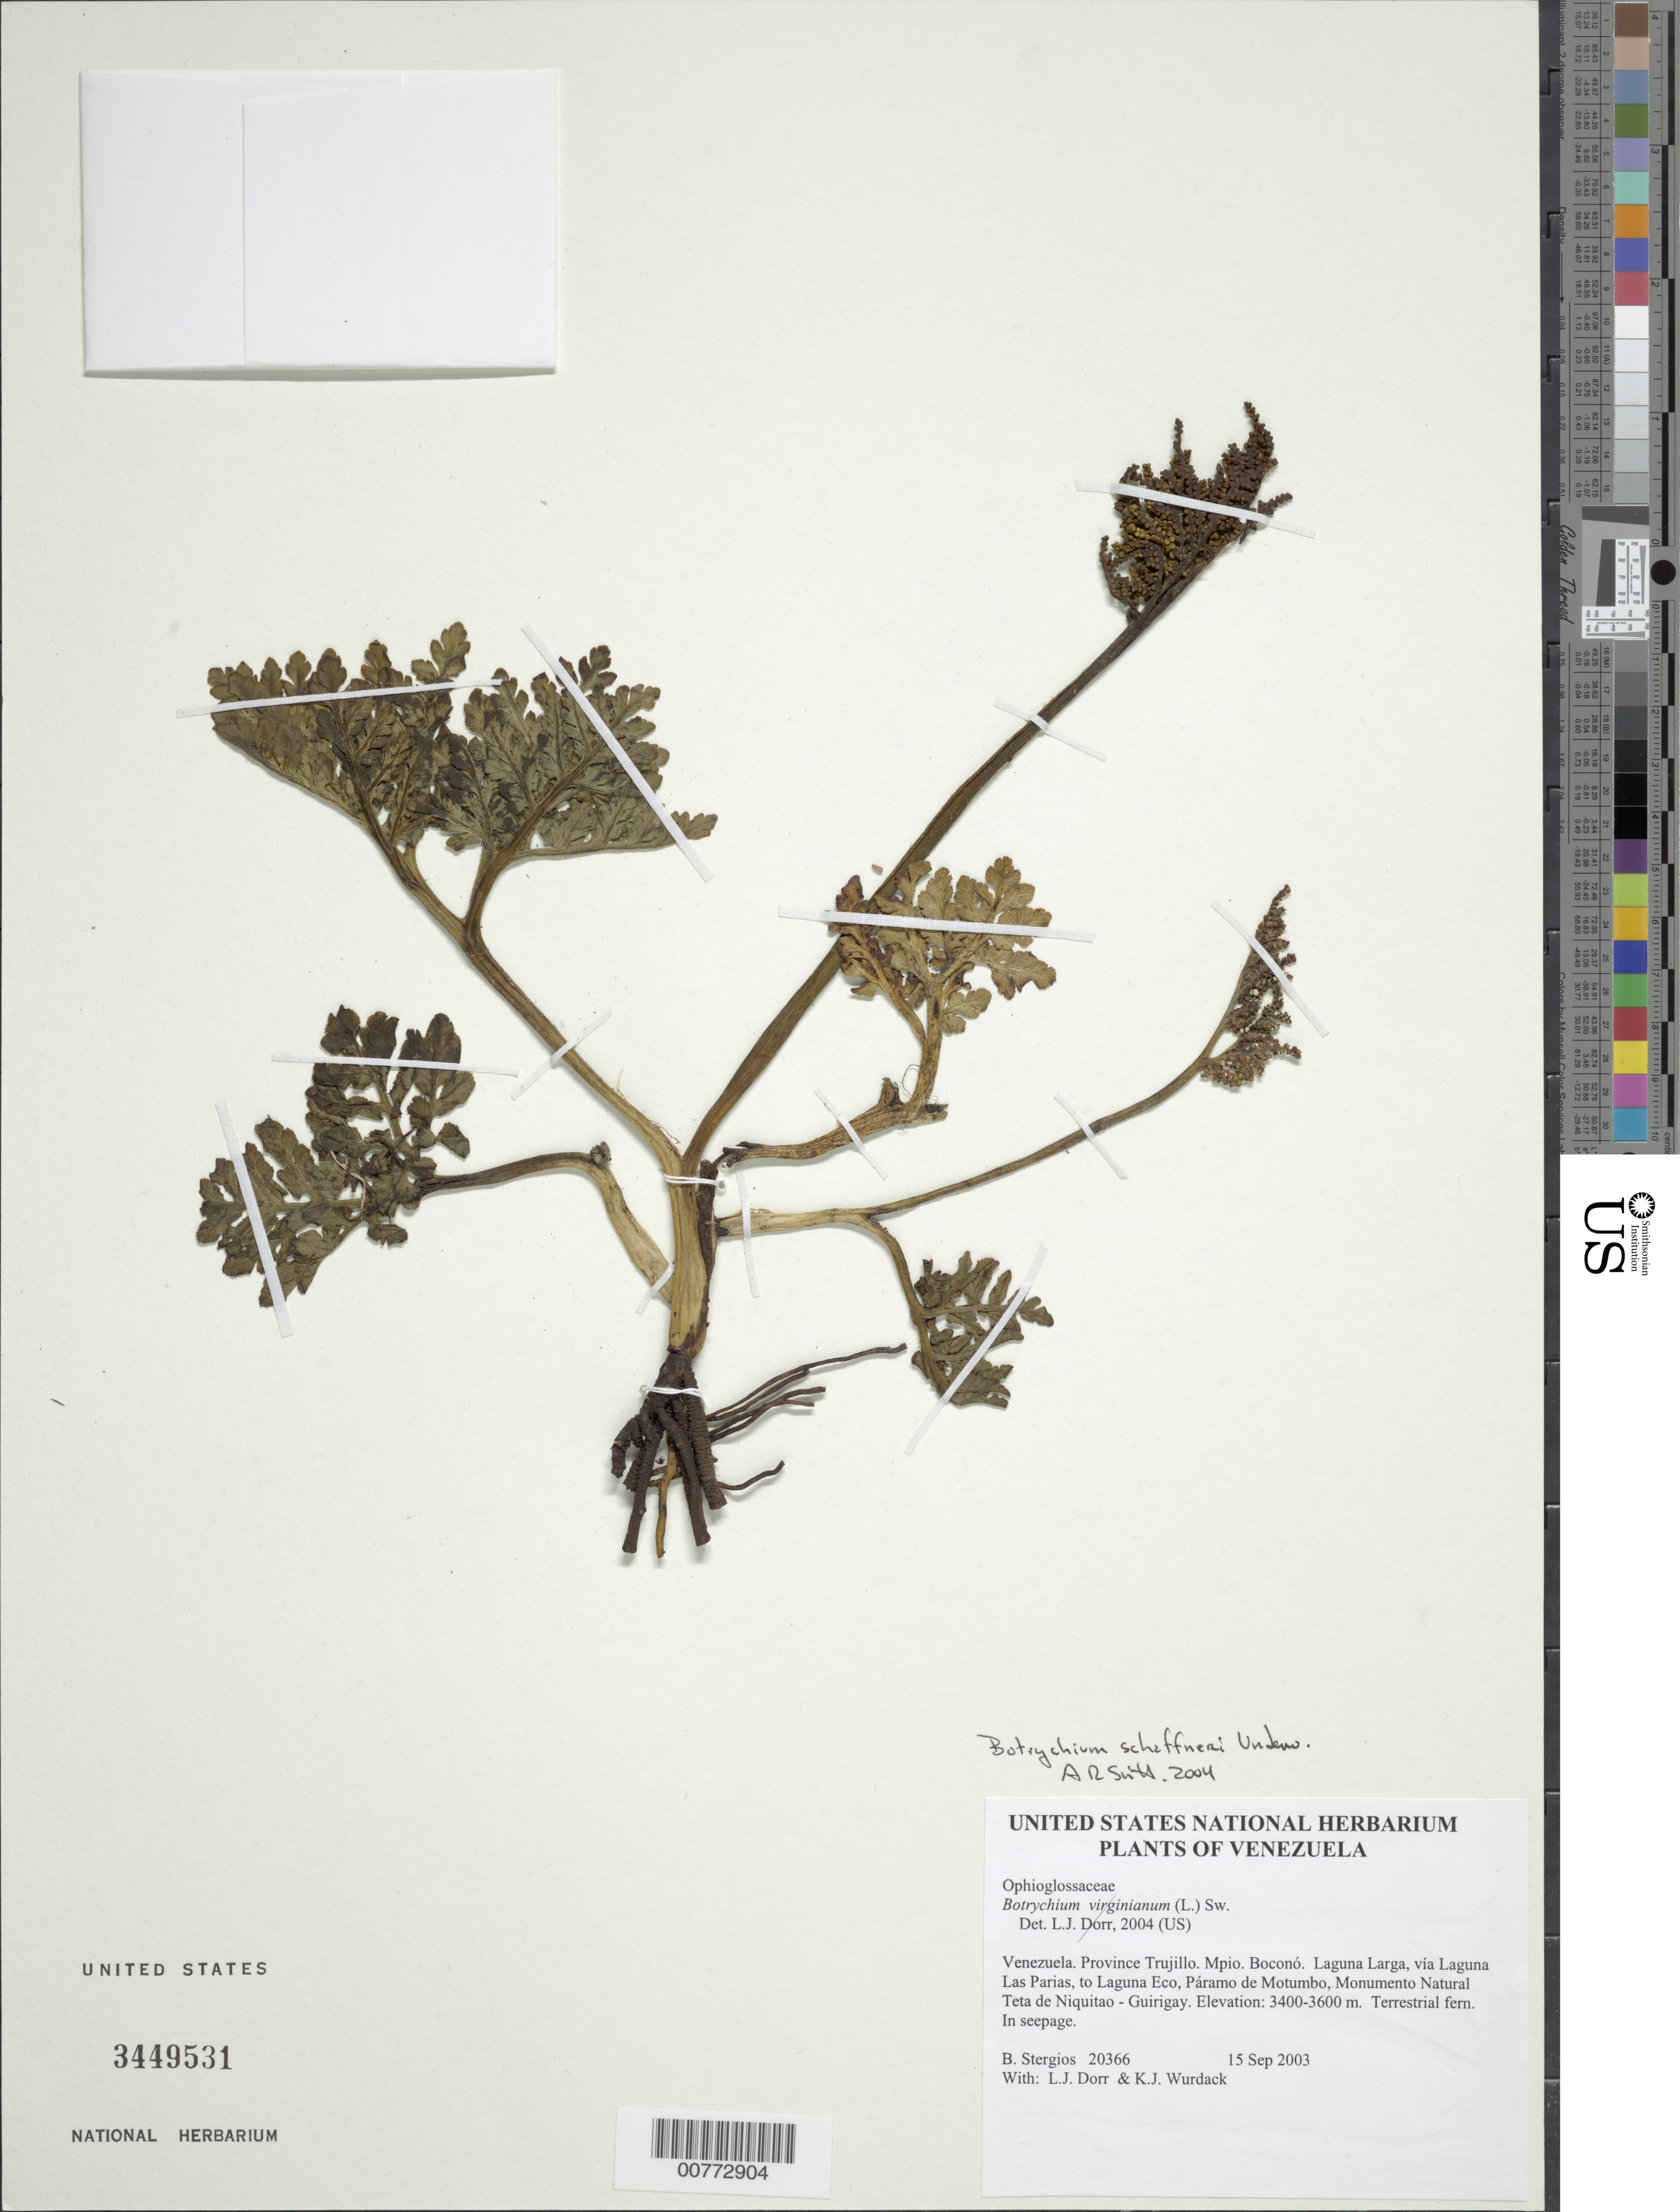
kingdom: Plantae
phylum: Tracheophyta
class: Polypodiopsida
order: Ophioglossales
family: Ophioglossaceae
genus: Botrychium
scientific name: Botrychium schaffneri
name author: Underw.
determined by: Smith, Alan R., (UC)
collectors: B. G. Stergios, L. J. Dorr & K. Wurdack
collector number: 20366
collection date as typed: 15 Sep 2003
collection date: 2003-09-15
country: Venezuela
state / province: Trujillo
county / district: Boconó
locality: Laguna Larga, vía Laguna Las Parias, to Laguna Eco, Páramo de Motumbo, Monumento Natural Teta de Niquitao - Guirigay.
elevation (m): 3400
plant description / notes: PORT, US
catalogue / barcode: US 3449531